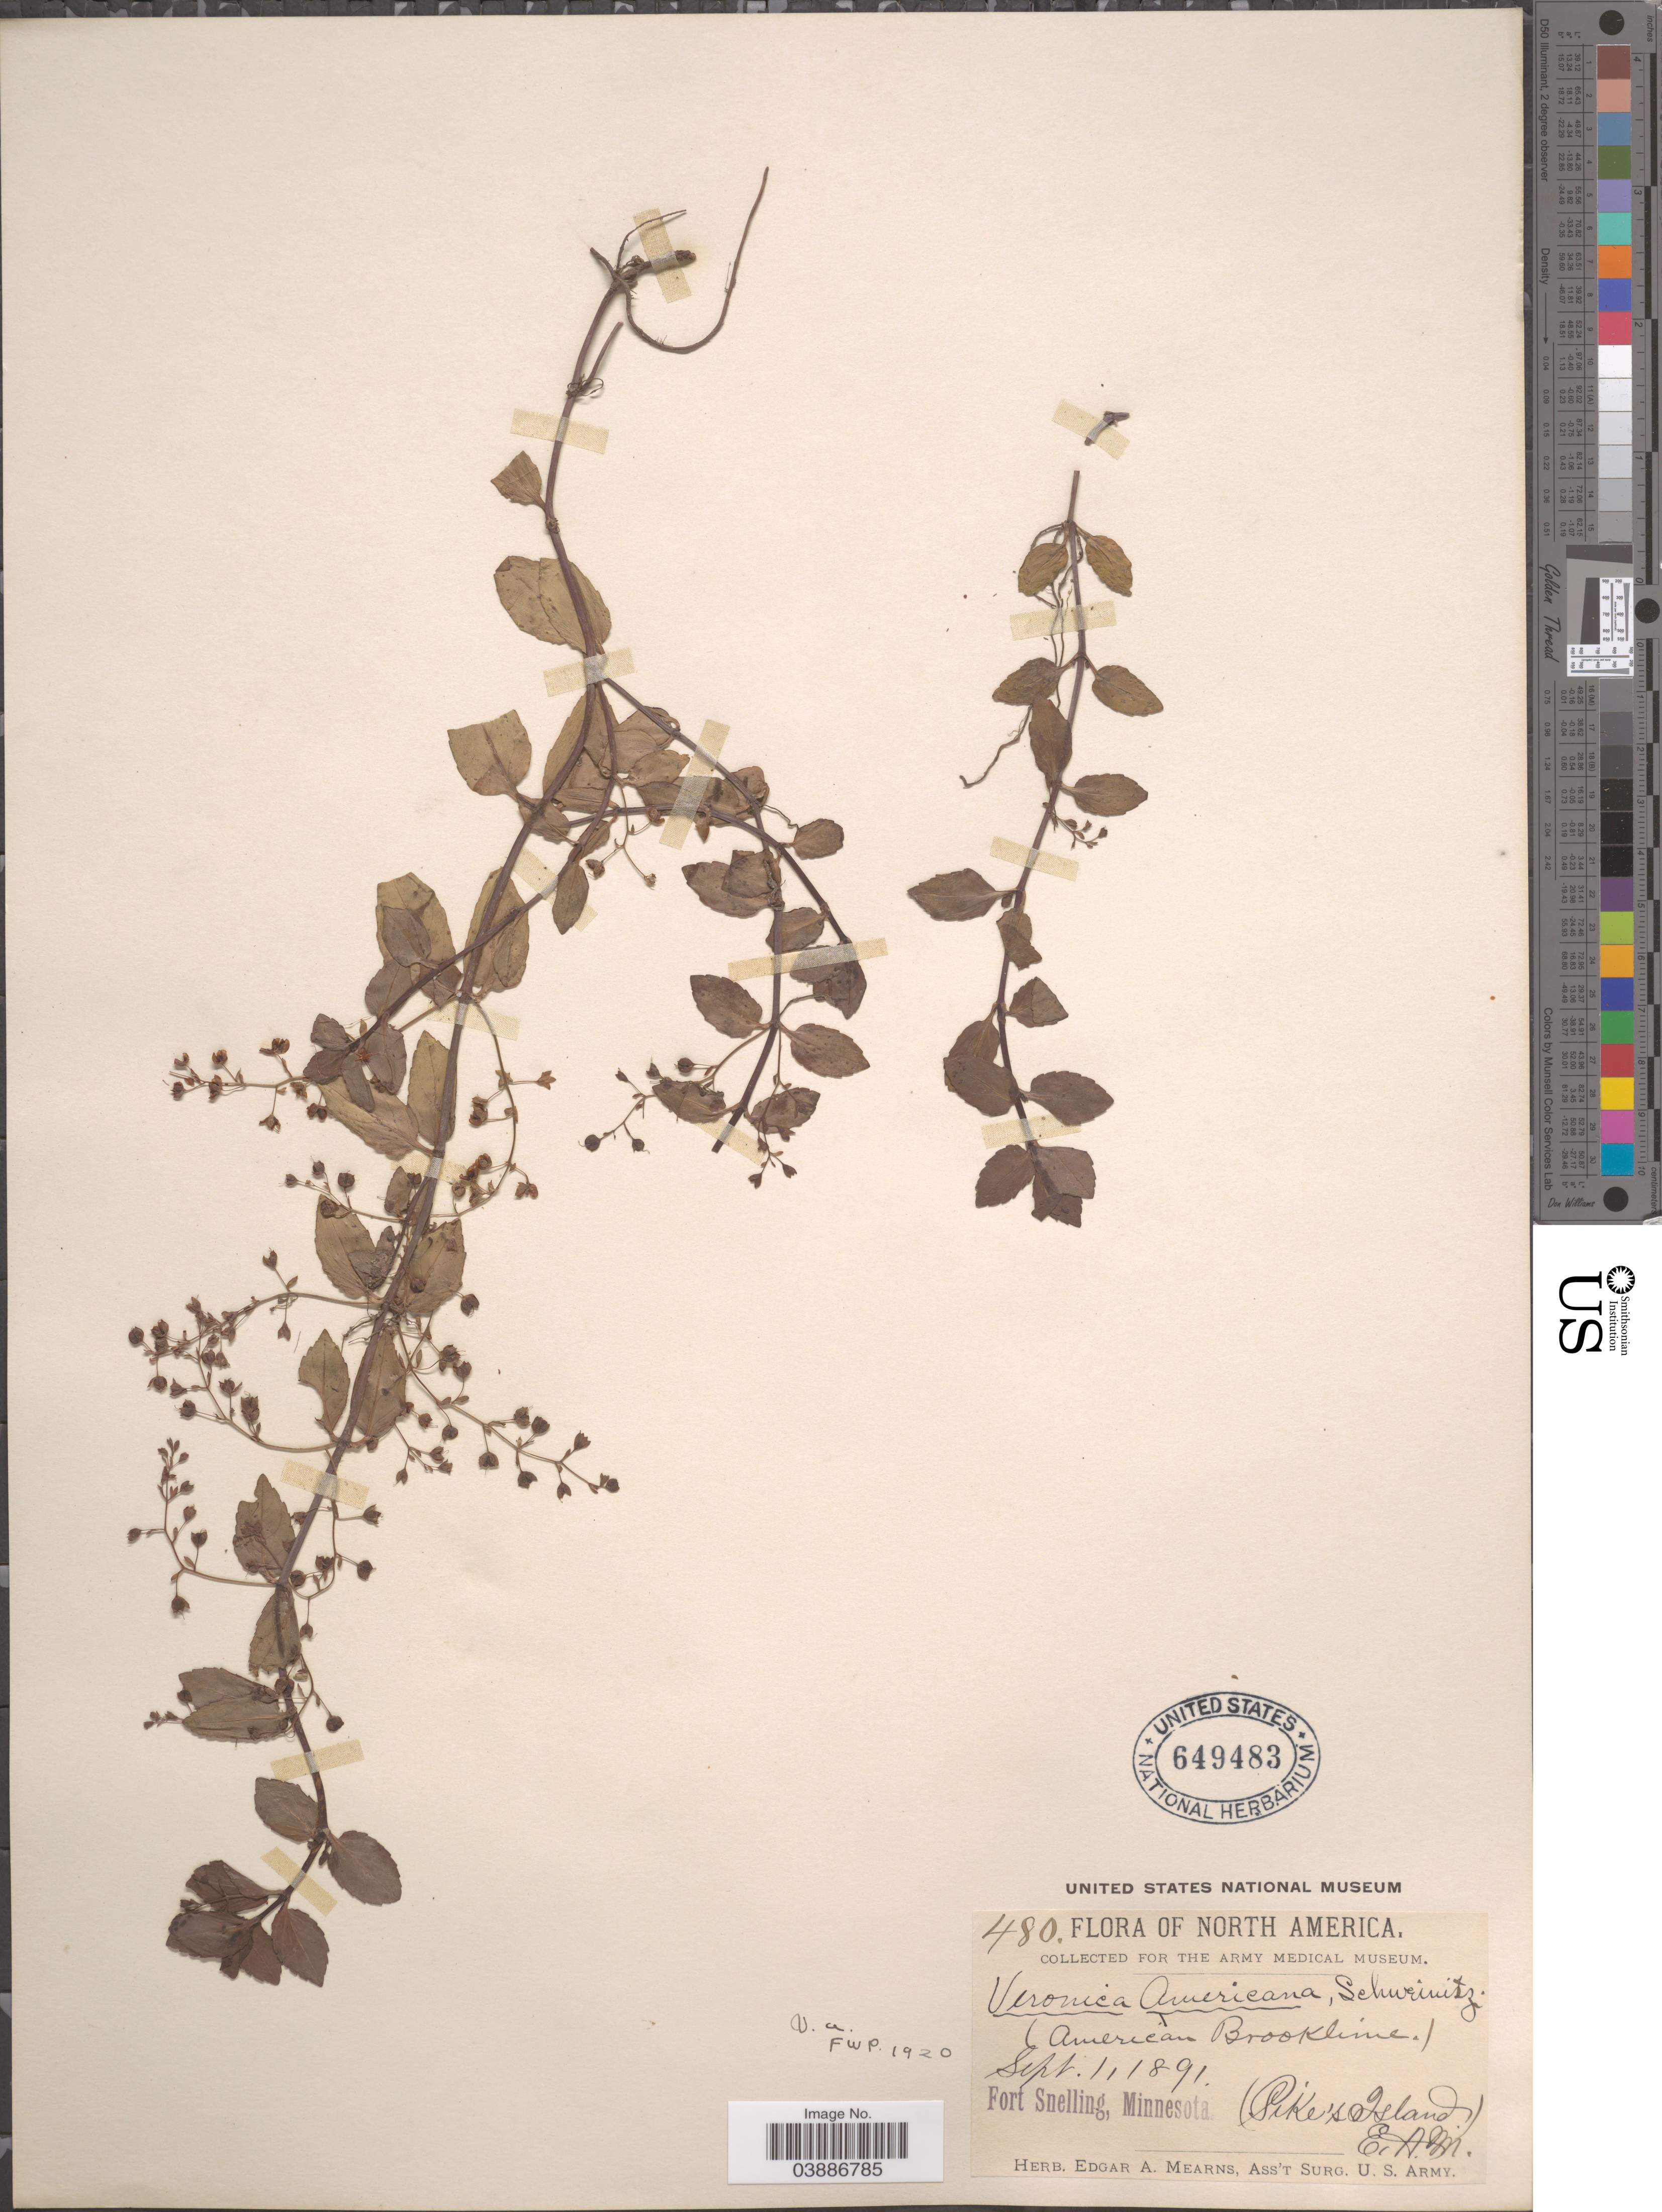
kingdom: Plantae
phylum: Tracheophyta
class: Magnoliopsida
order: Lamiales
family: Plantaginaceae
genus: Veronica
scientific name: Veronica americana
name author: Schwein. ex Benth.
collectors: E. A. Mearns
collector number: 480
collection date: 1891-09-01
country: United States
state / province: Minnesota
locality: (American Brookline.). Fort Snelling (Pike's Island).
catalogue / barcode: US 649483